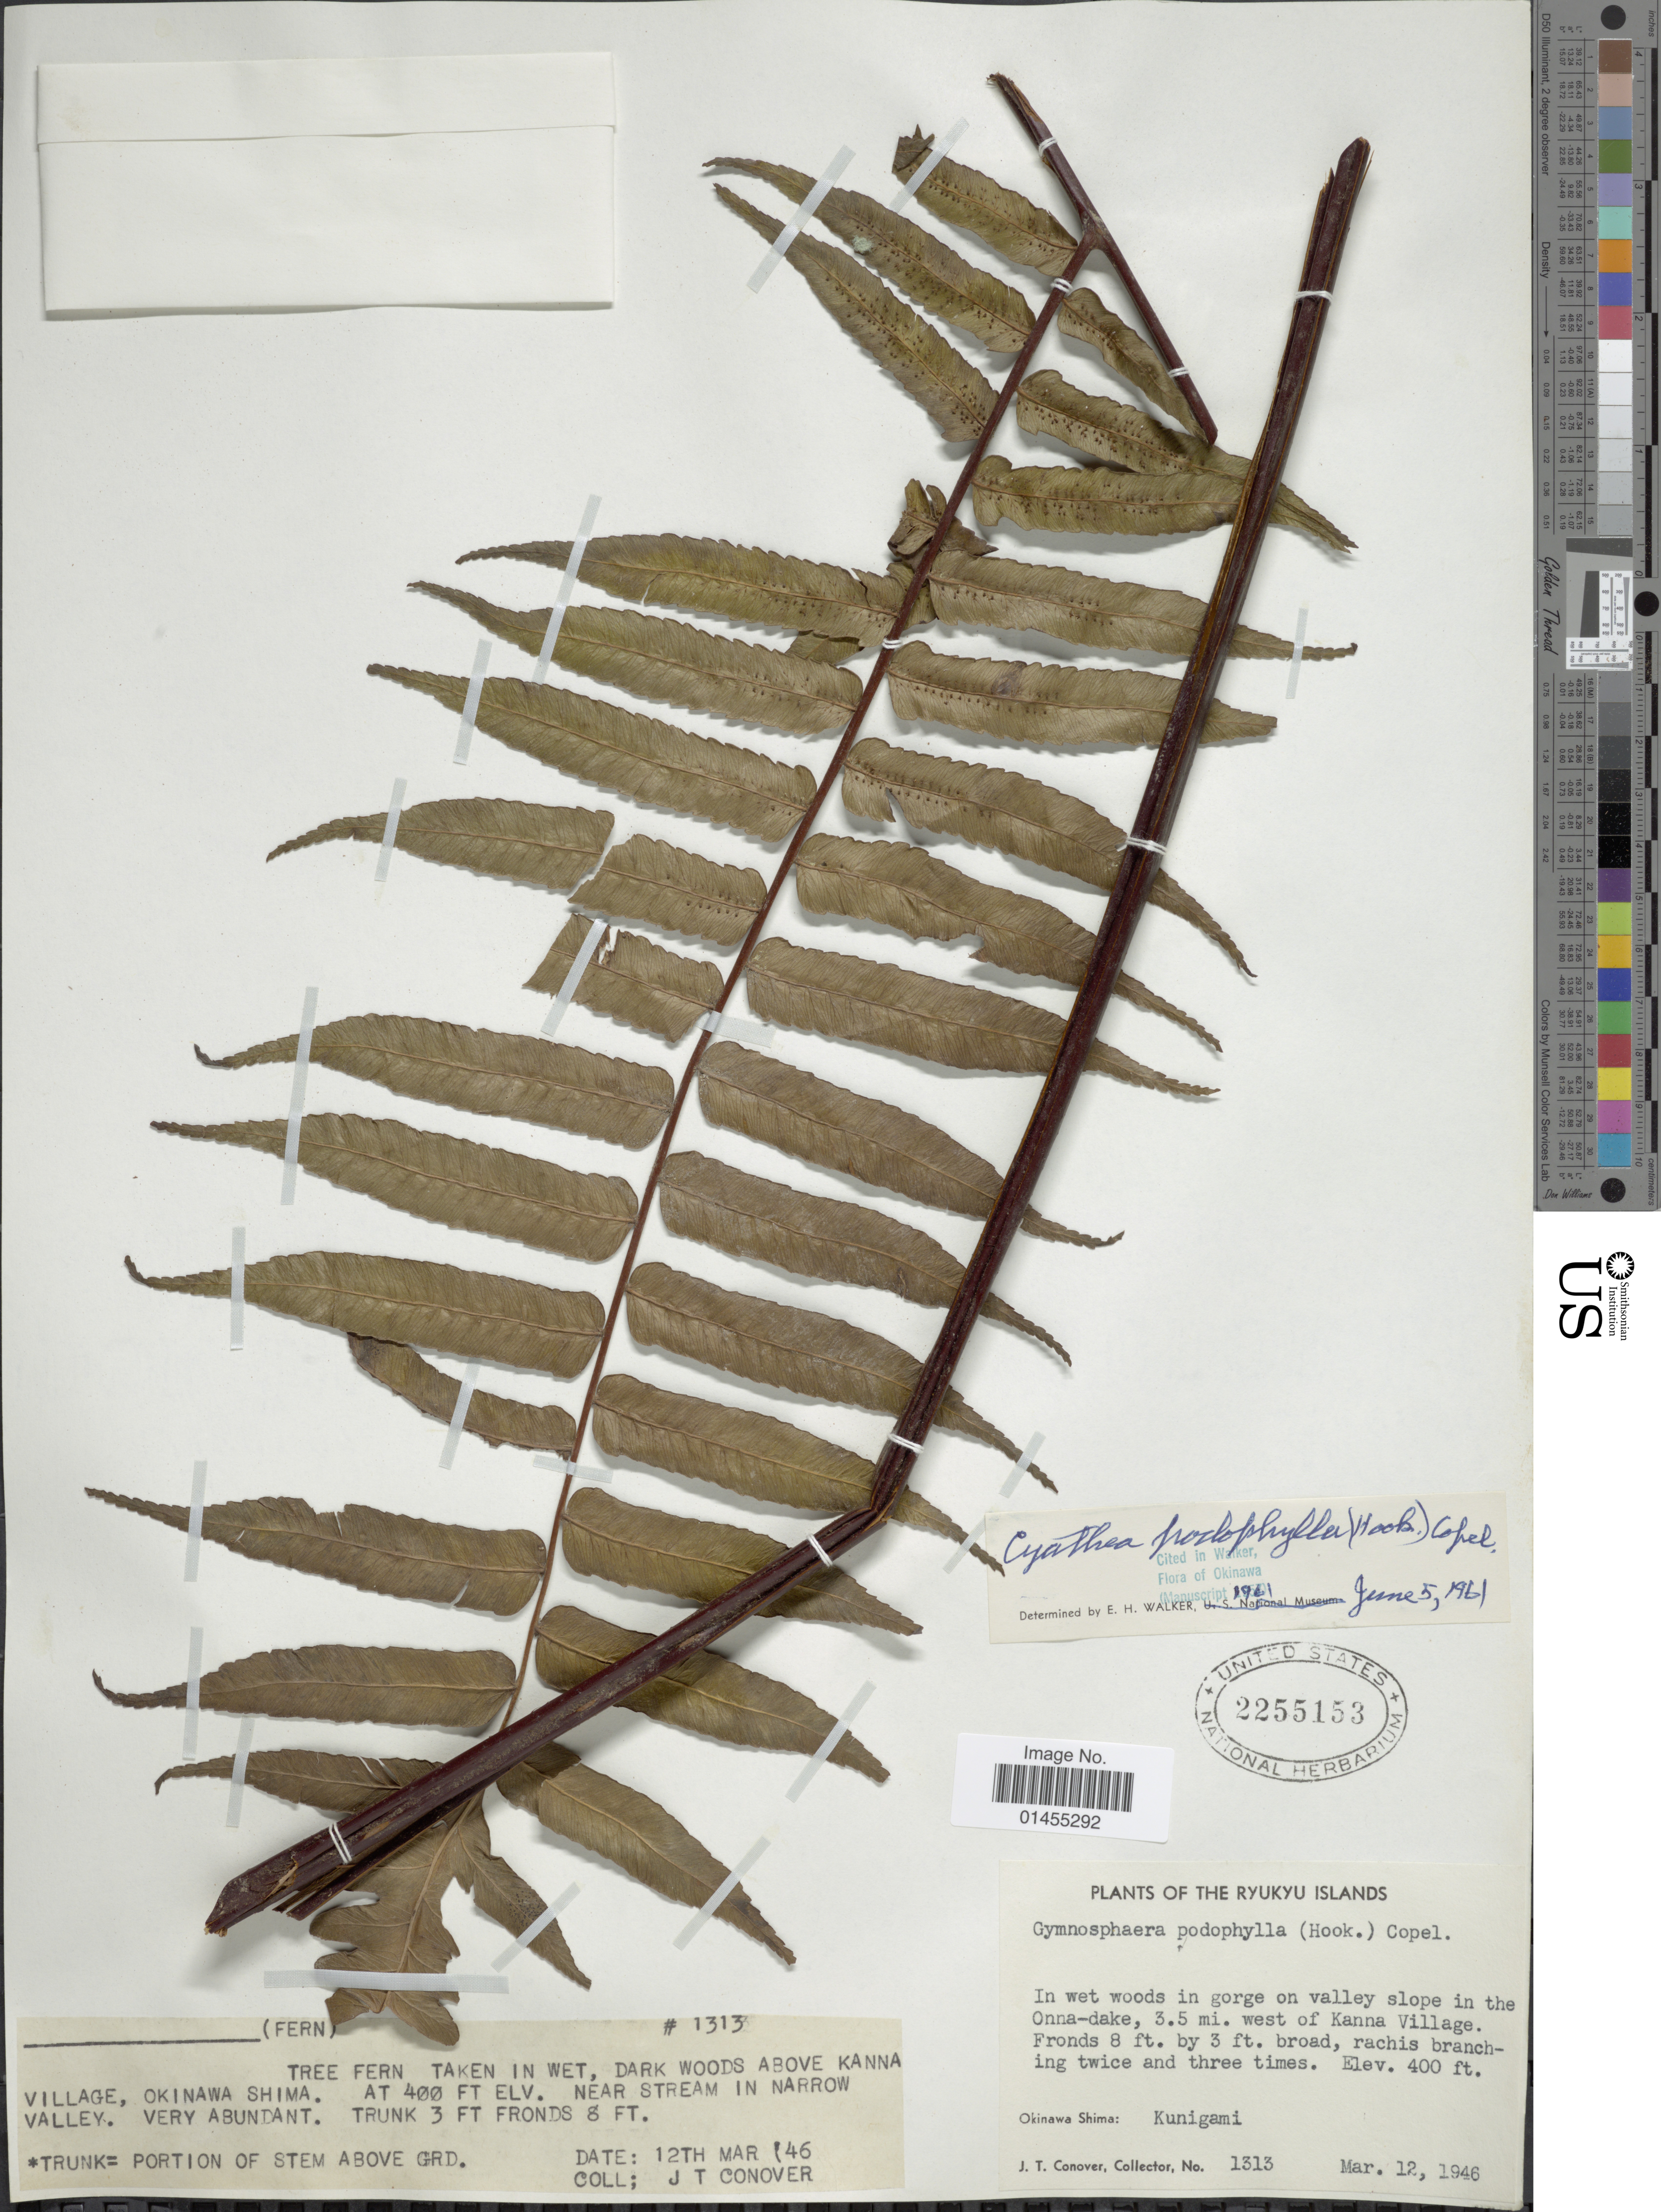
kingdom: Plantae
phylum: Tracheophyta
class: Polypodiopsida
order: Cyatheales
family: Cyatheaceae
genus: Alsophila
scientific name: Alsophila podophylla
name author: Hook.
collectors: J. T. Conover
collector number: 1313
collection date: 1946-03-12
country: Japan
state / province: Okinawa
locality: Ryukyu Islands, Kunigami. In wet woods in gorge on valley slope in the Onna-dake, 3.5 mi. west of Kanna Village.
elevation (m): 122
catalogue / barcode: US 2255153